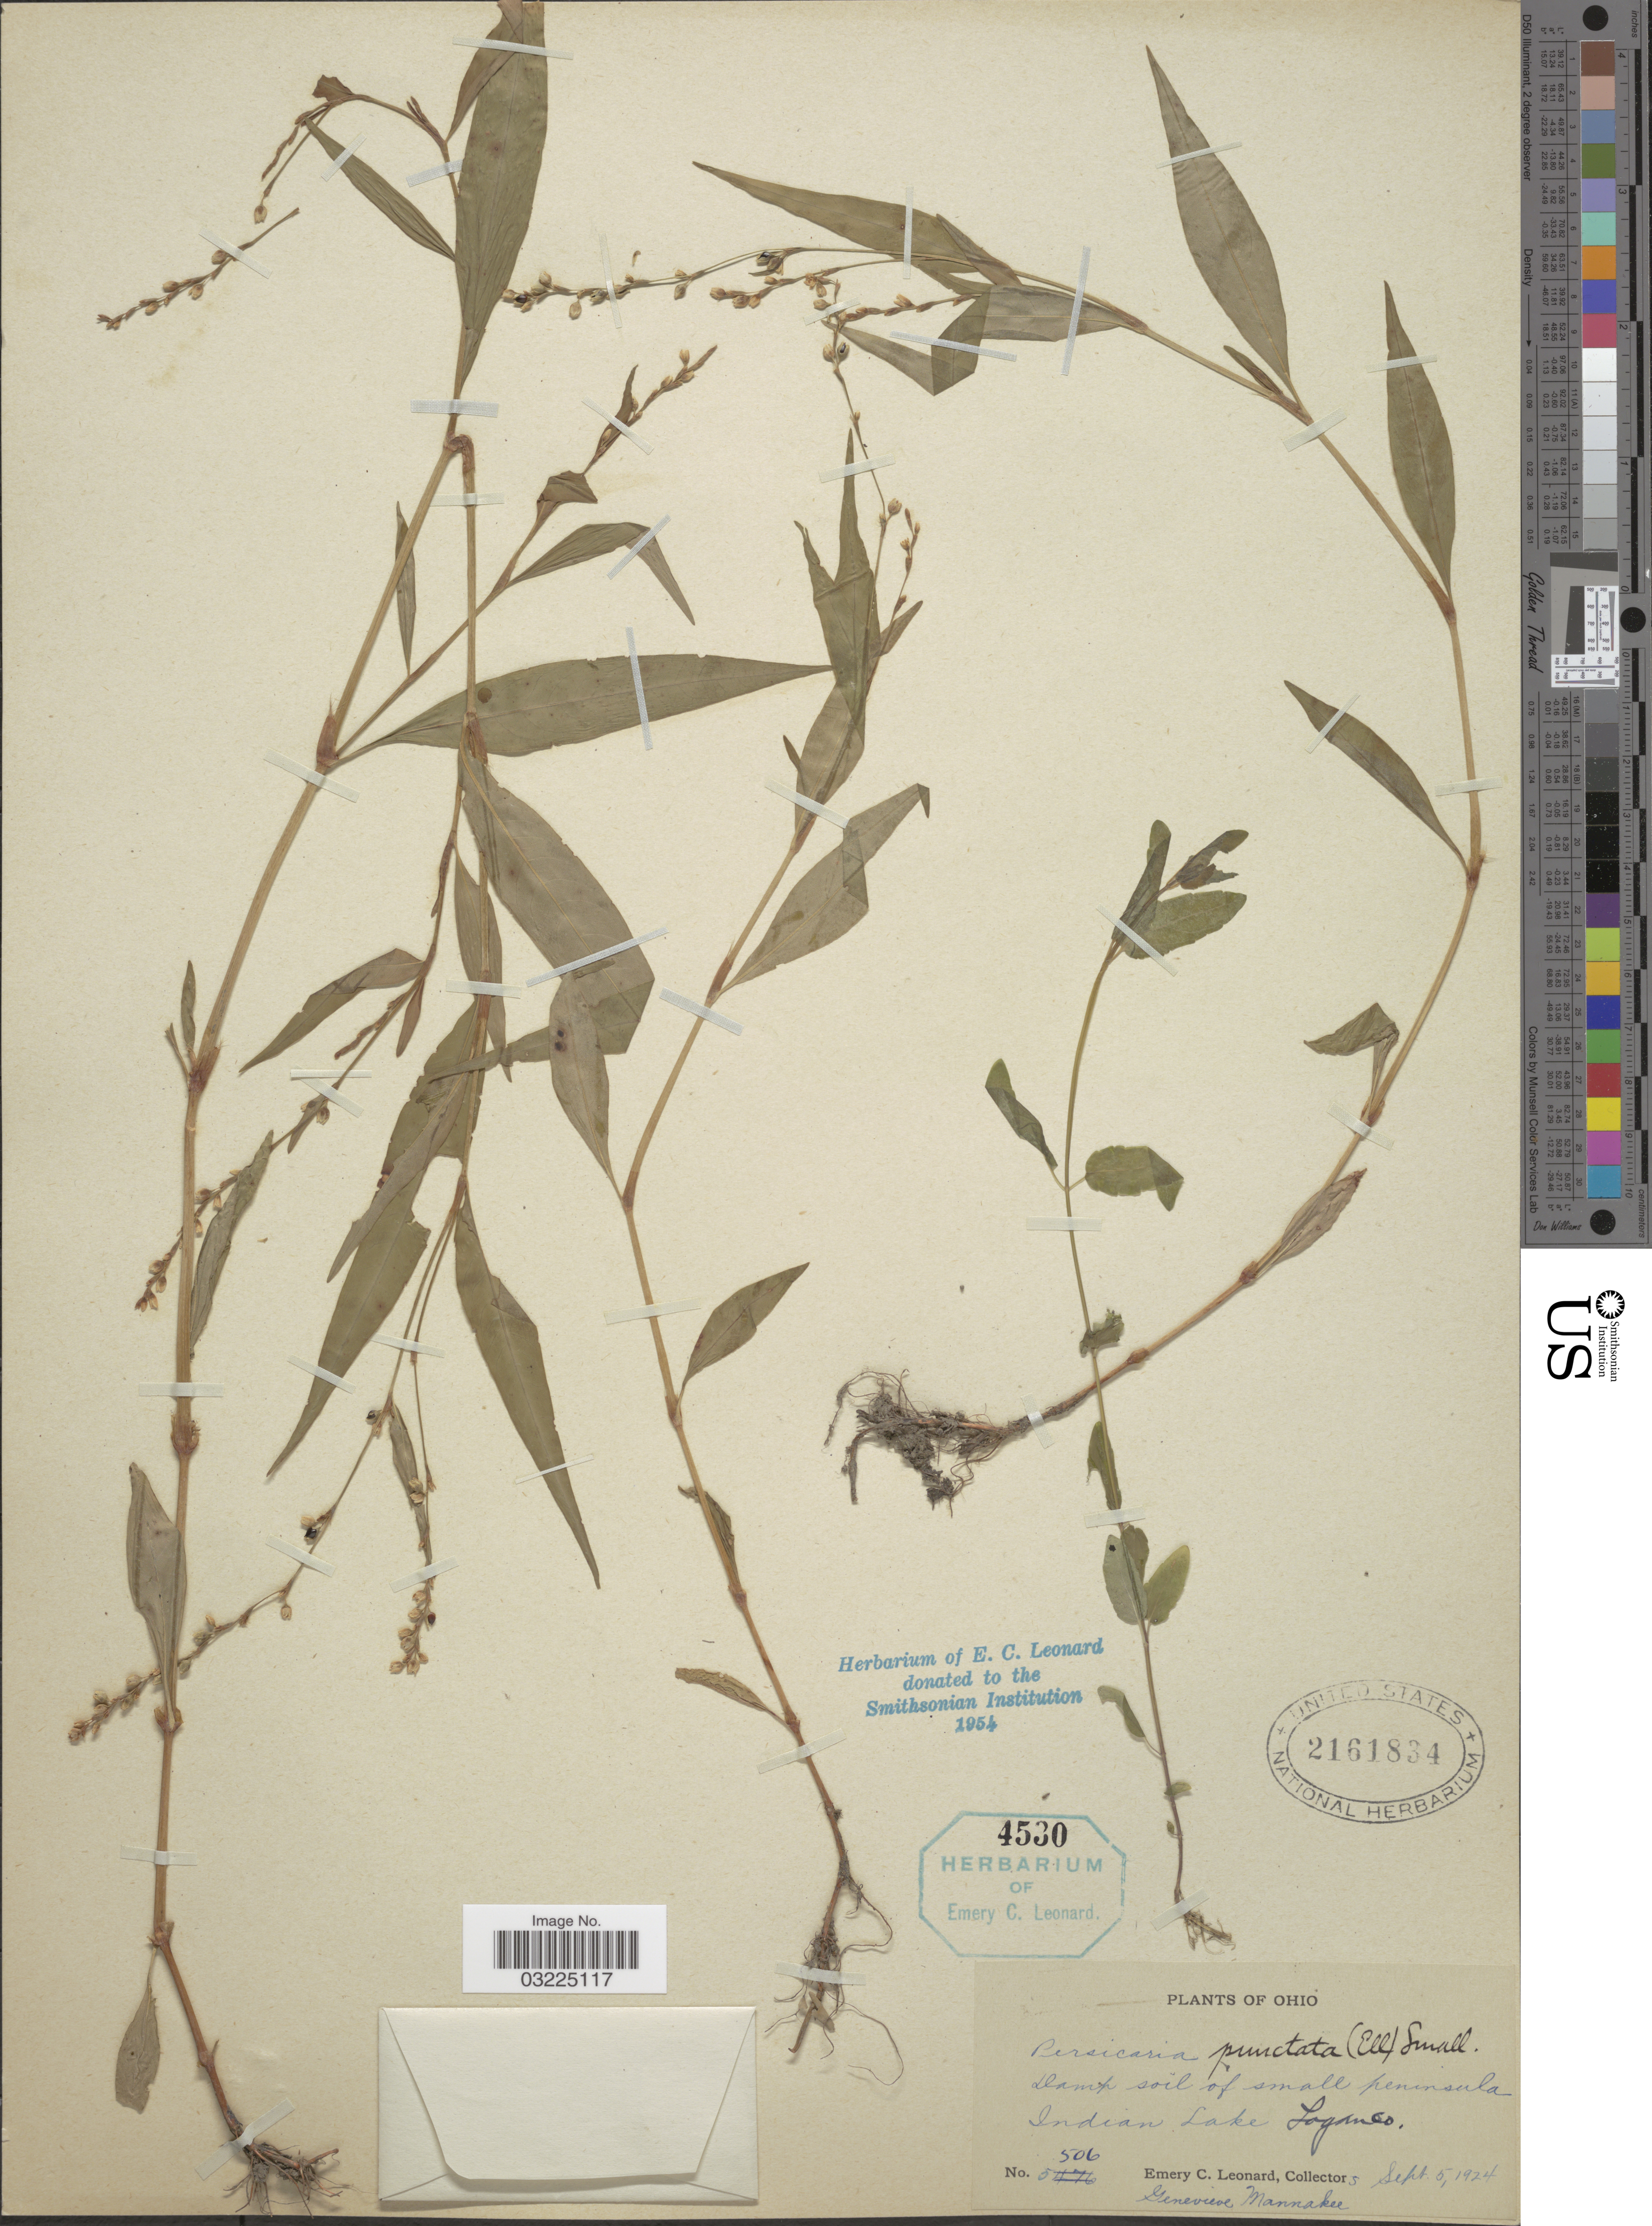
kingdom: Plantae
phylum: Tracheophyta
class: Magnoliopsida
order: Caryophyllales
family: Polygonaceae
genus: Persicaria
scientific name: Persicaria punctata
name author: (Elliott) Small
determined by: Atha, D. E.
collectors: E. C. Leonard & G. Mannakee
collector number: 506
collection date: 1924-09-05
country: United States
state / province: Ohio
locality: Damp soil of small peninsula Indian Lake. Logan Co.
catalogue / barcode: US 2161834